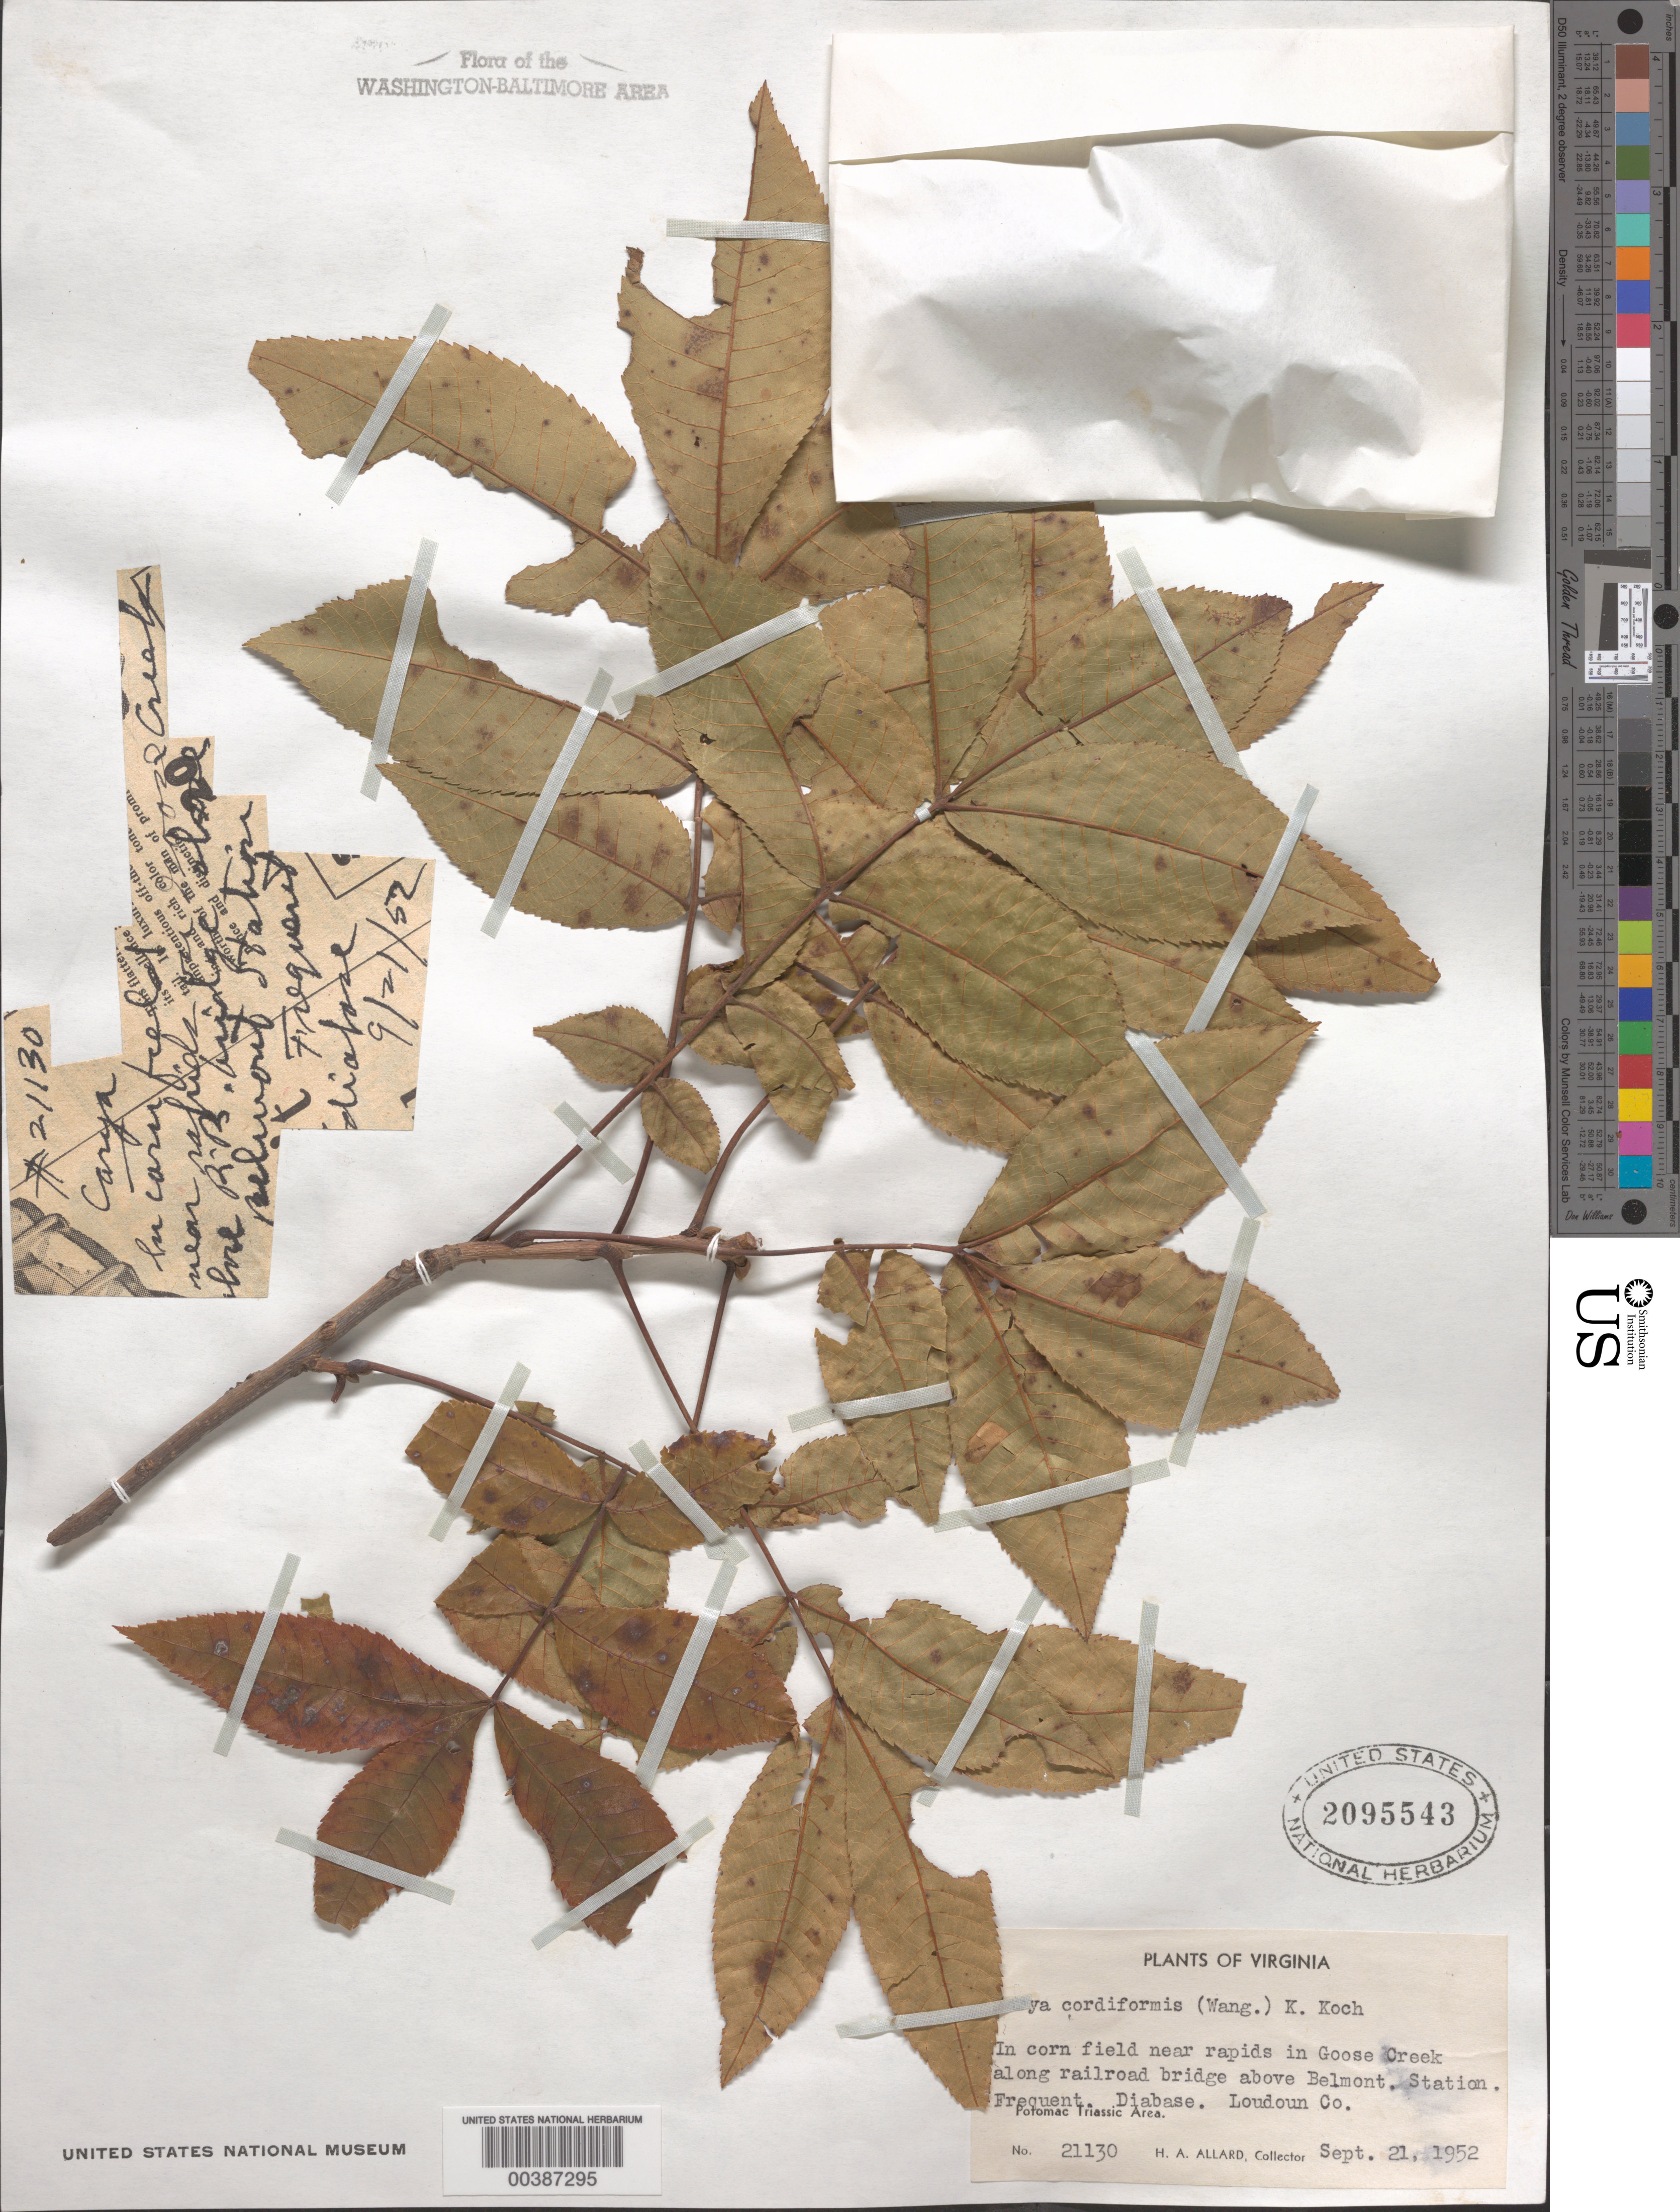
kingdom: Plantae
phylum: Tracheophyta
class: Magnoliopsida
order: Fagales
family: Juglandaceae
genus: Carya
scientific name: Carya cordiformis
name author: (Wangenh.) K. Koch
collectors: H. A. Allard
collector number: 21130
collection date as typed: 21 Sep 1952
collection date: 1952-09-21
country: United States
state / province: Virginia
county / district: Loudoun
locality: Goose Creek above Railway Bridge above Belmont Station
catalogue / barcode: US 2095543